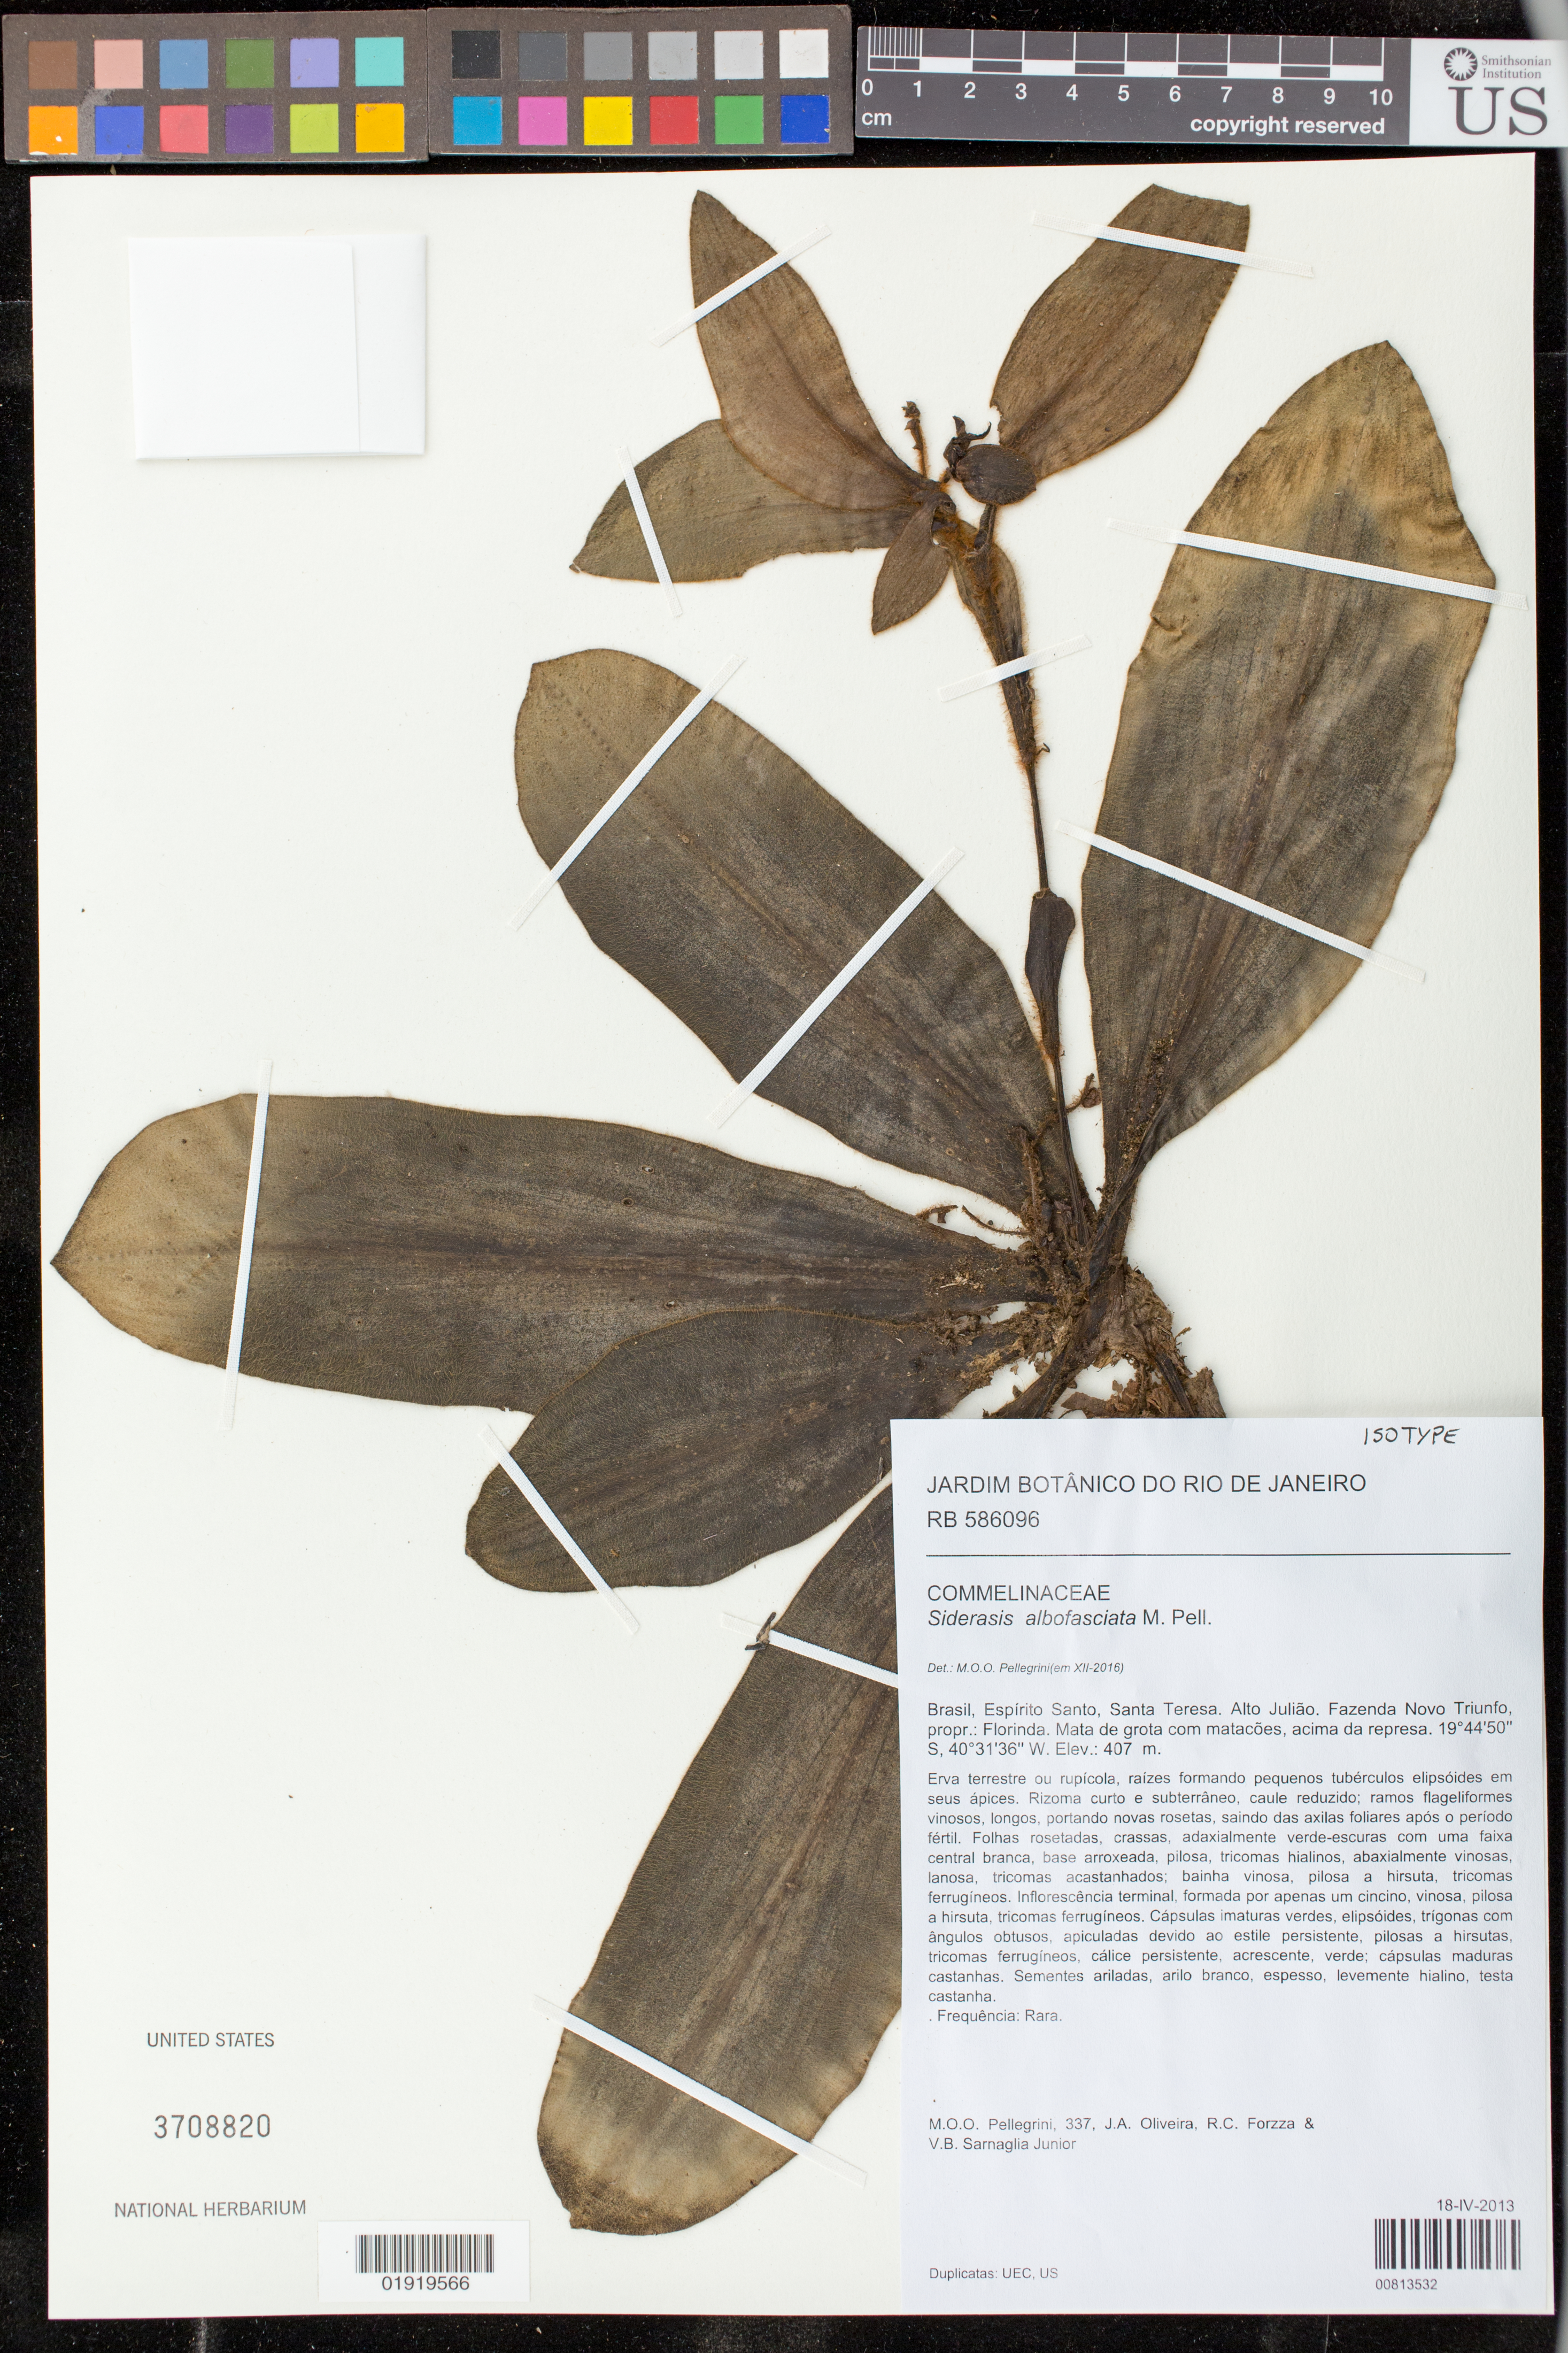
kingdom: Plantae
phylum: Tracheophyta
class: Liliopsida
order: Commelinales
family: Commelinaceae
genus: Siderasis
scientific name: Siderasis albofasciata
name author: M. Pell.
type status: Isotype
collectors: M. O. O. Pellegrini, J. Oliveira, R. C. Forzza & V. Sarnaglia Junior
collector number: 337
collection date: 2013-04-18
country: Brazil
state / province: Espírito Santo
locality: Brasil, Espírito Santo, Santa Teresa. Alto Julião. Fazenda Novo Triunfo, propr. Florinda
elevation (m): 407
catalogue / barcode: US 3708820